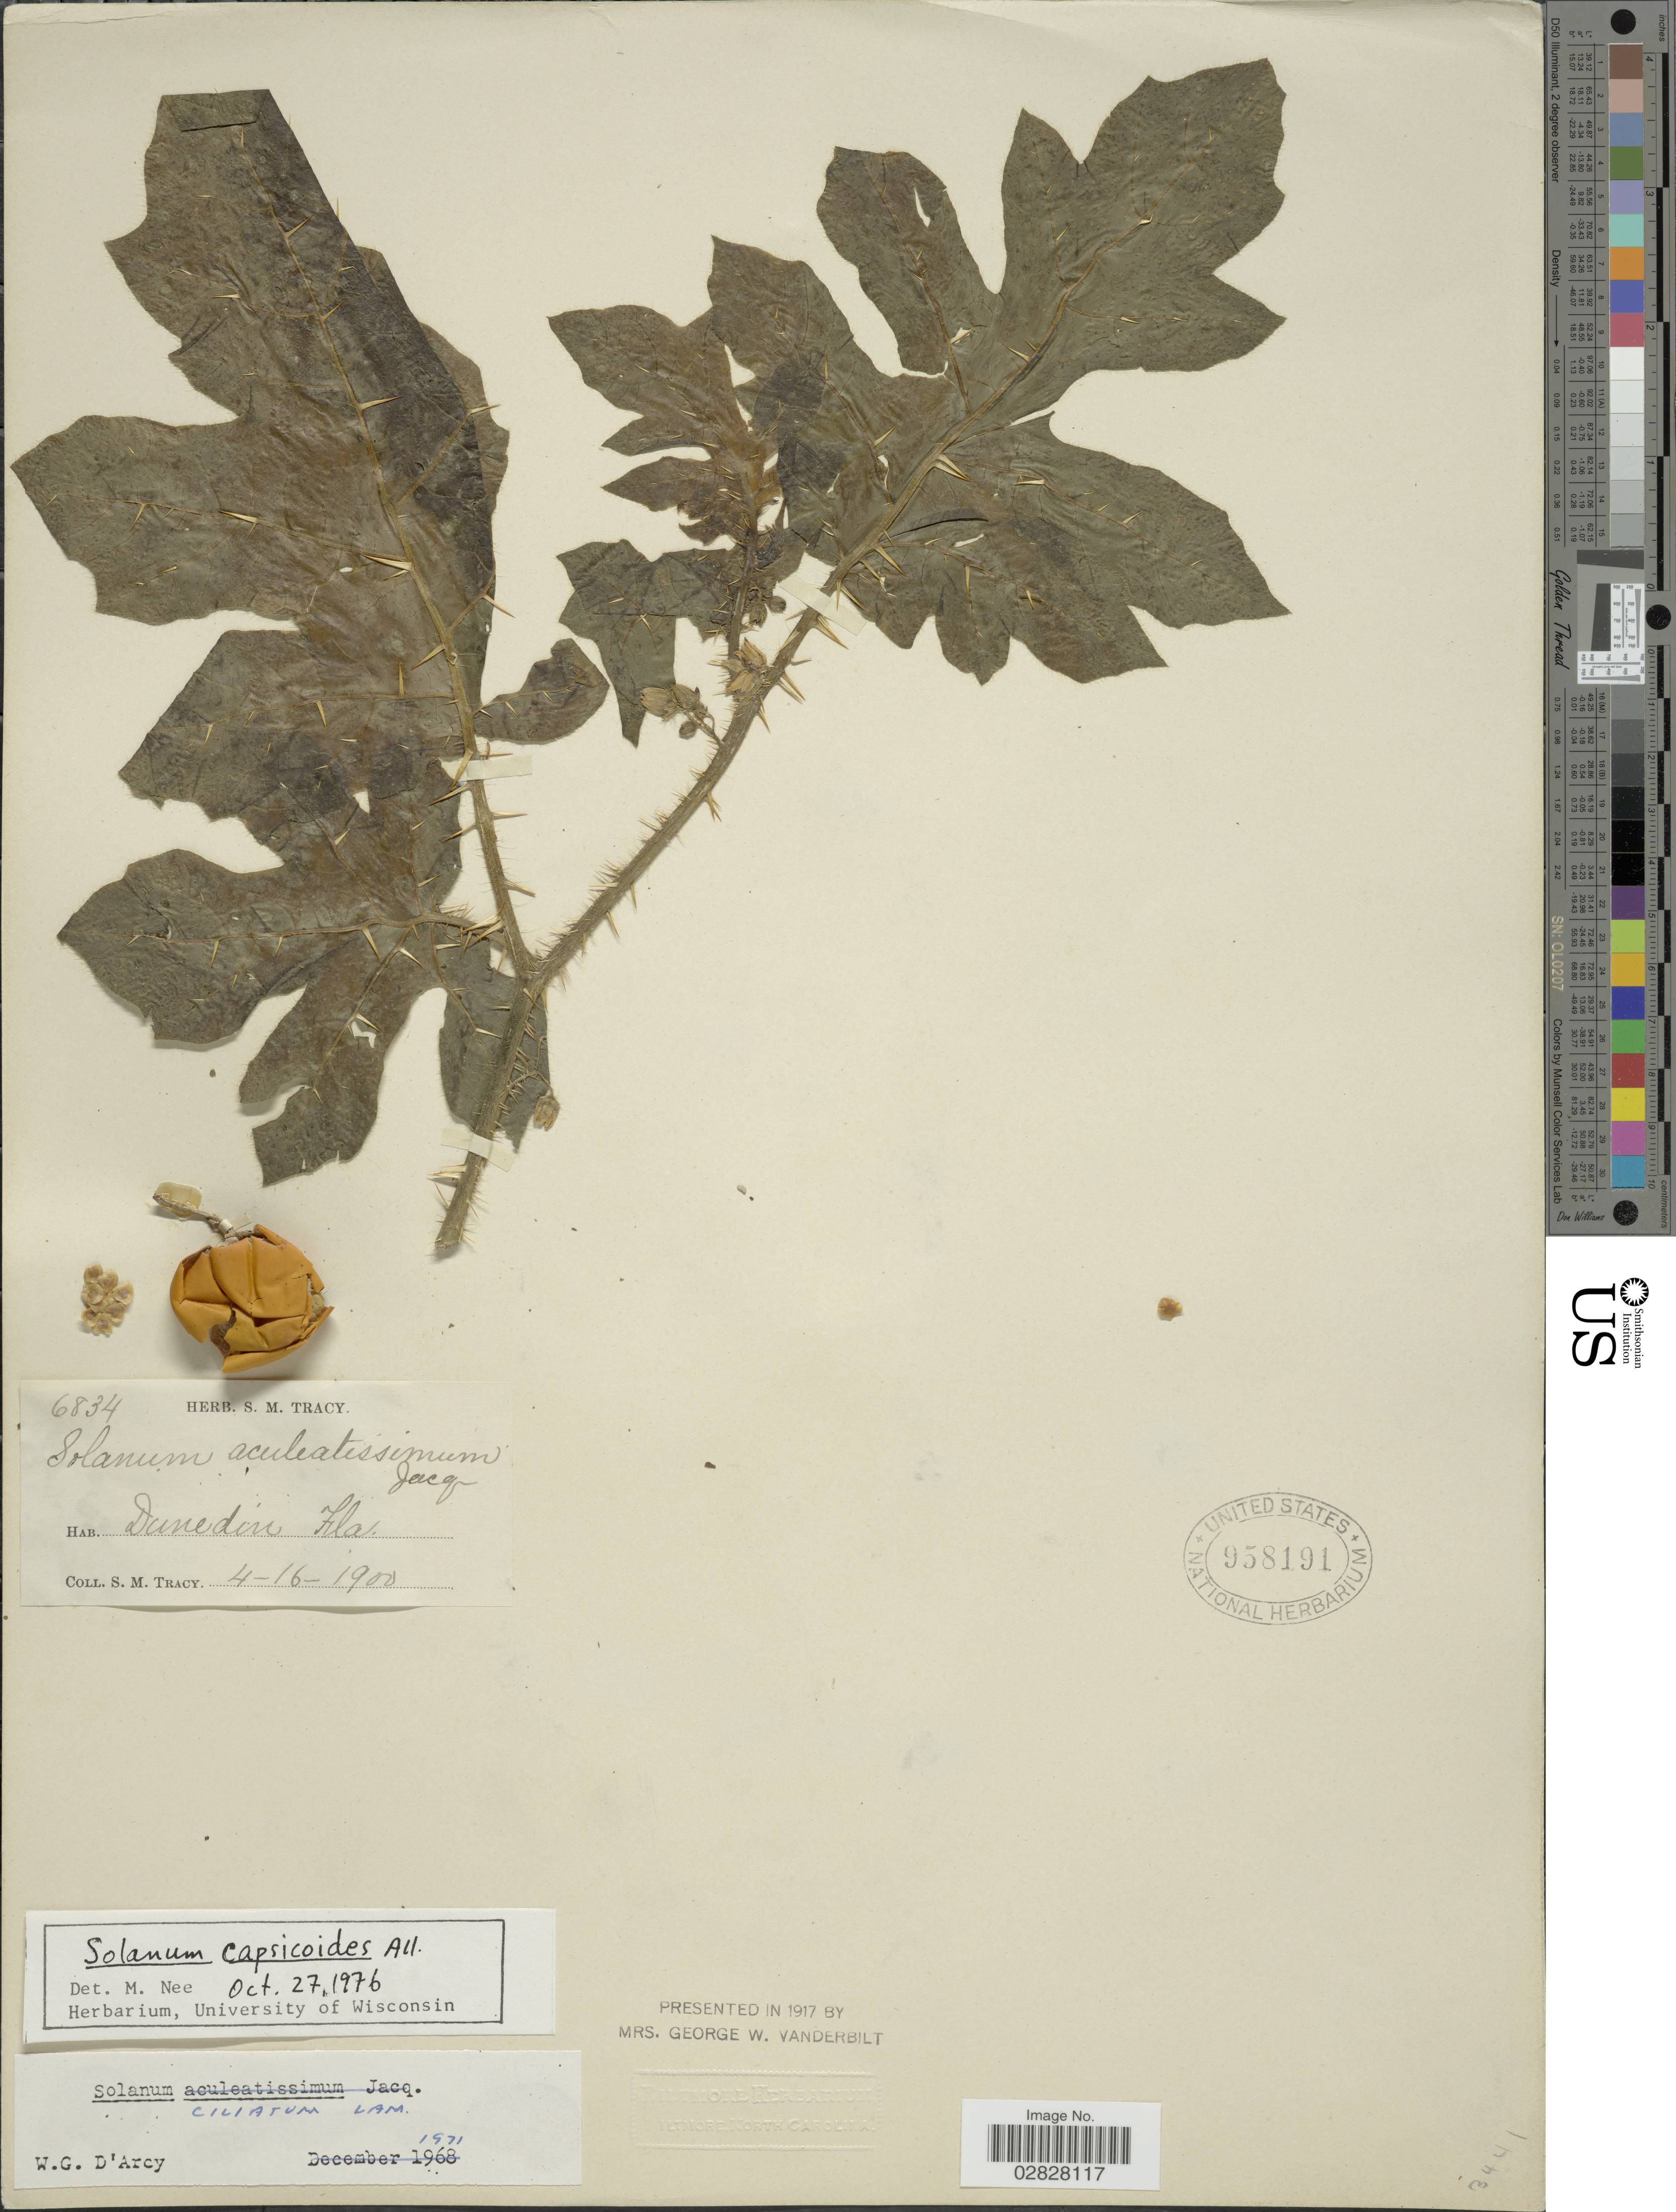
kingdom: Plantae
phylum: Tracheophyta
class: Magnoliopsida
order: Solanales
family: Solanaceae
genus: Solanum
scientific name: Solanum capsicoides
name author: All.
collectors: S. M. Tracy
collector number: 6834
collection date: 1900-04-16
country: United States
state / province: Florida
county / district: Pinellas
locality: Dunedin.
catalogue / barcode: US 958191